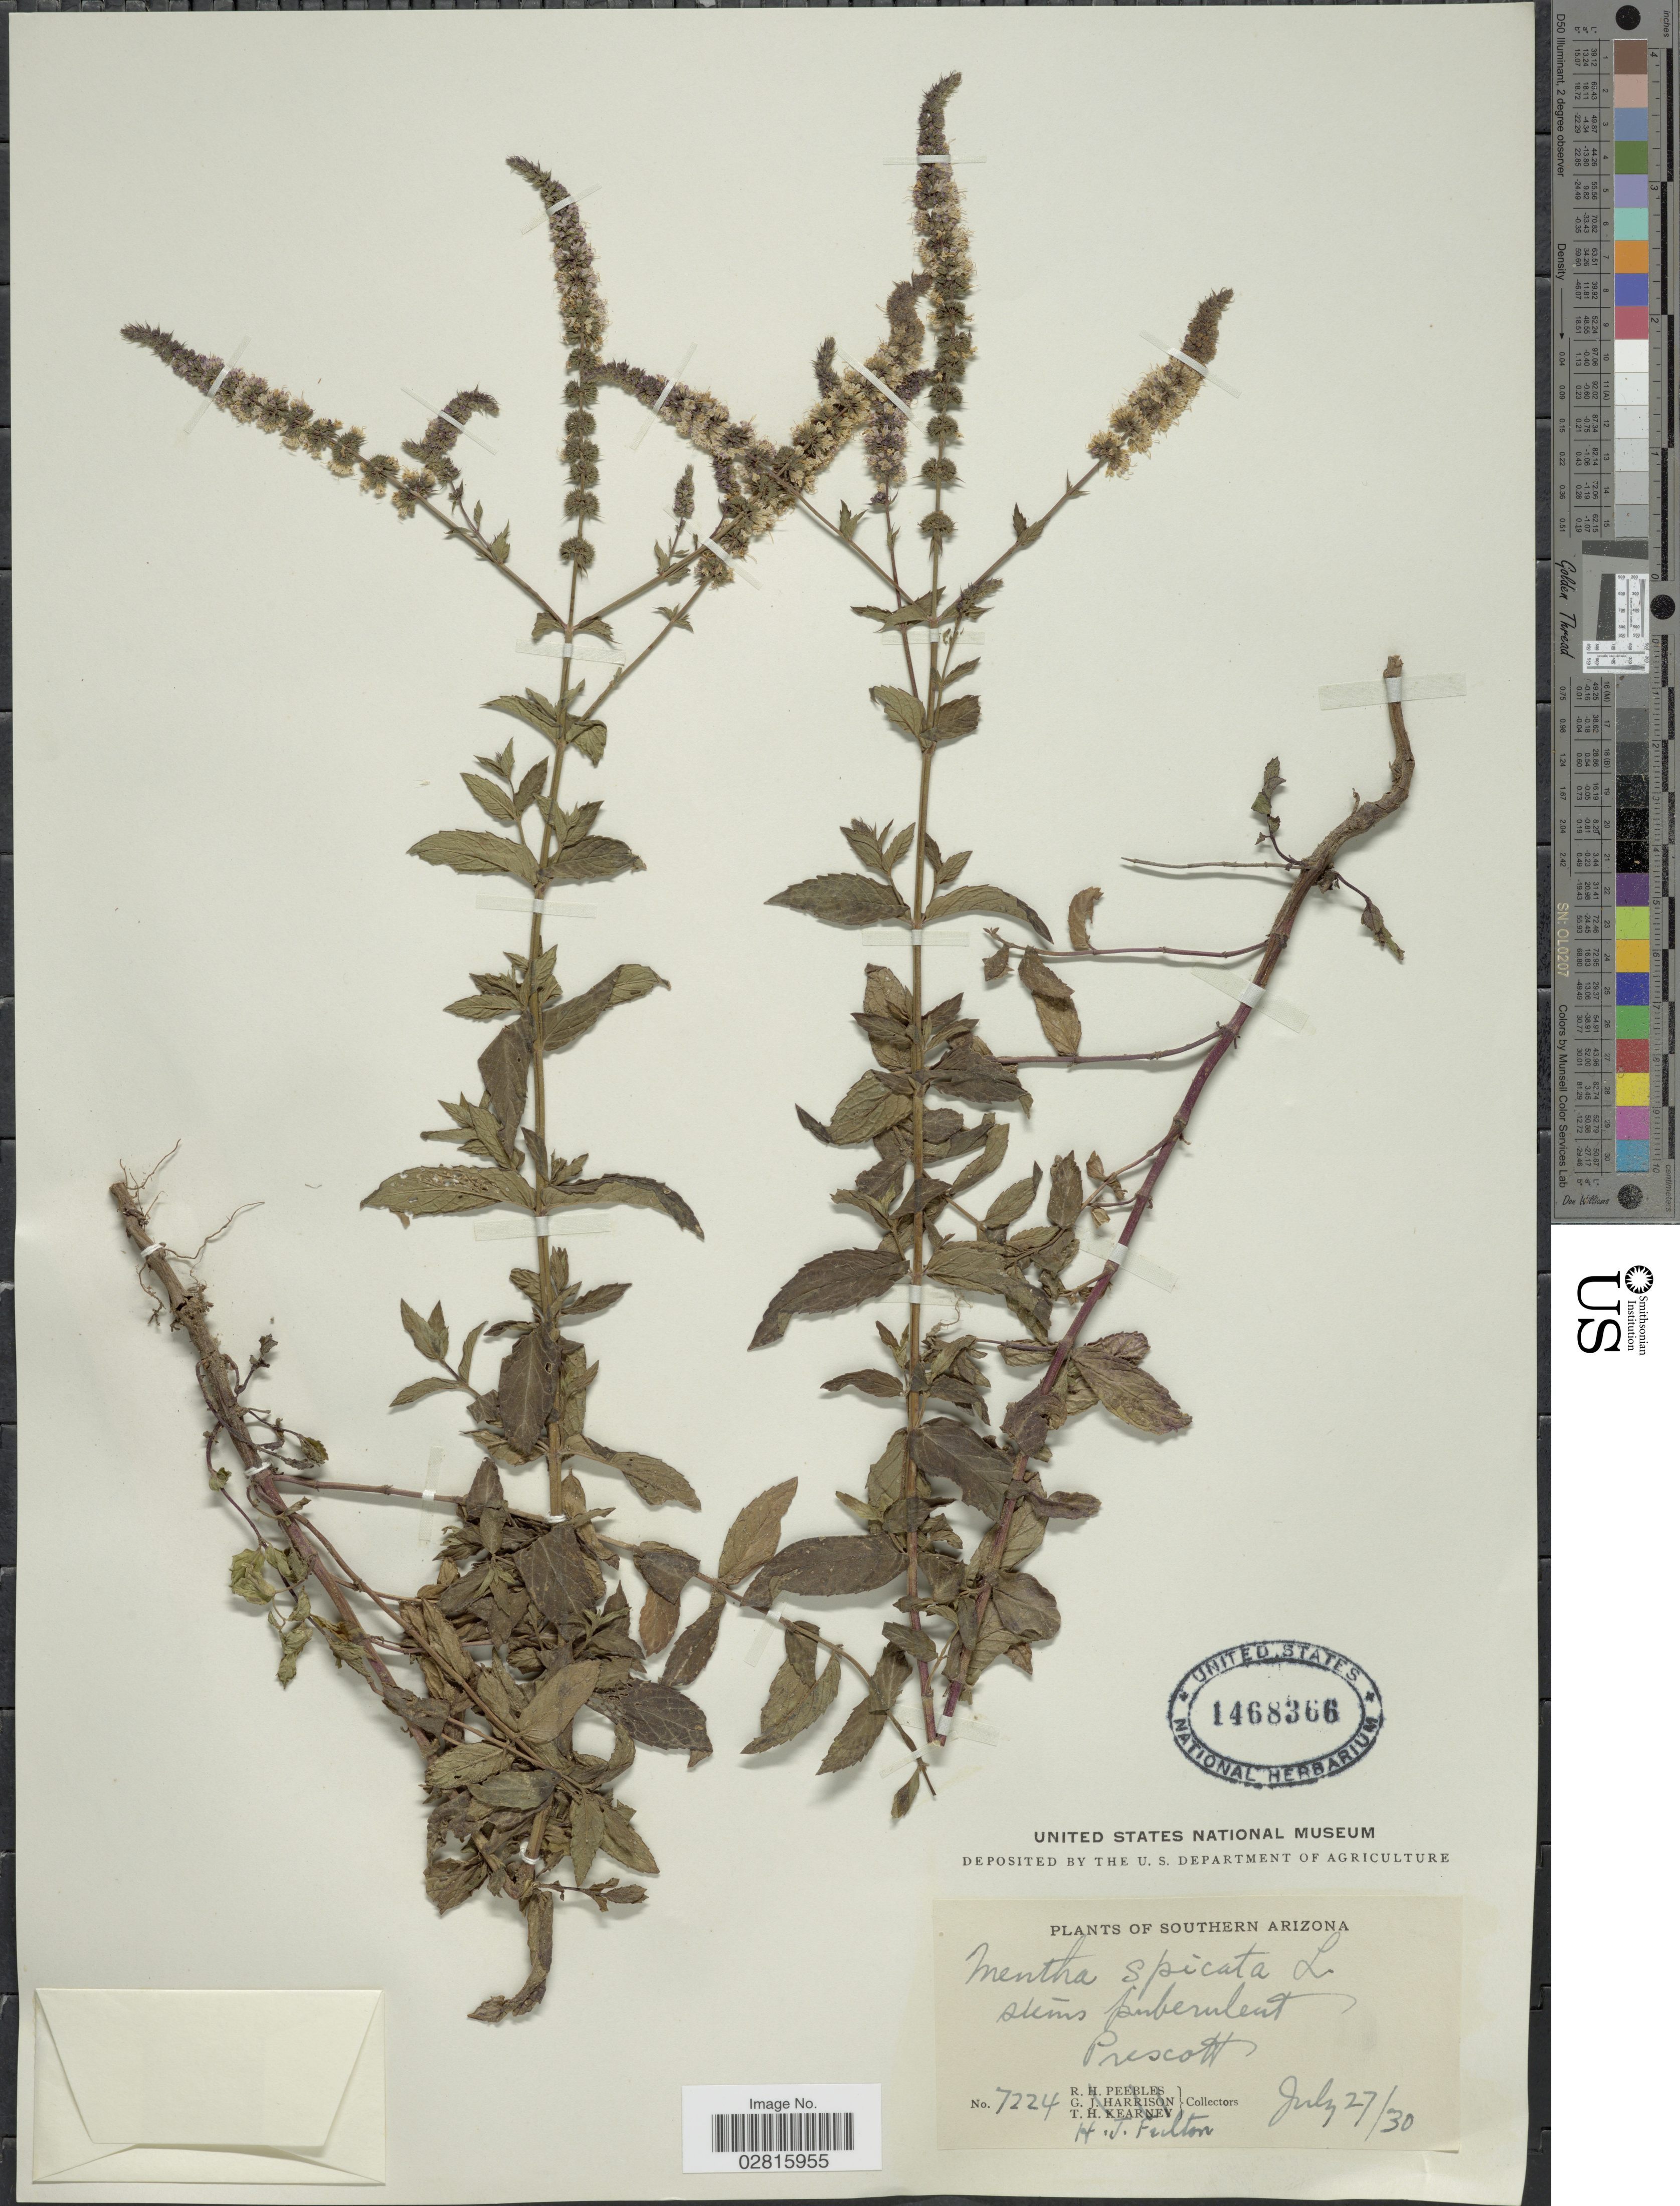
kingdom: Plantae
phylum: Tracheophyta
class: Magnoliopsida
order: Lamiales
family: Lamiaceae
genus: Mentha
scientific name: Mentha spicata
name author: L.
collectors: H. Fulton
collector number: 7224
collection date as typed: Transcribed d/m/y: 27/7/30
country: United States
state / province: Arizona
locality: Southern Arizona. Prescott.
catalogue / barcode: US 1468366